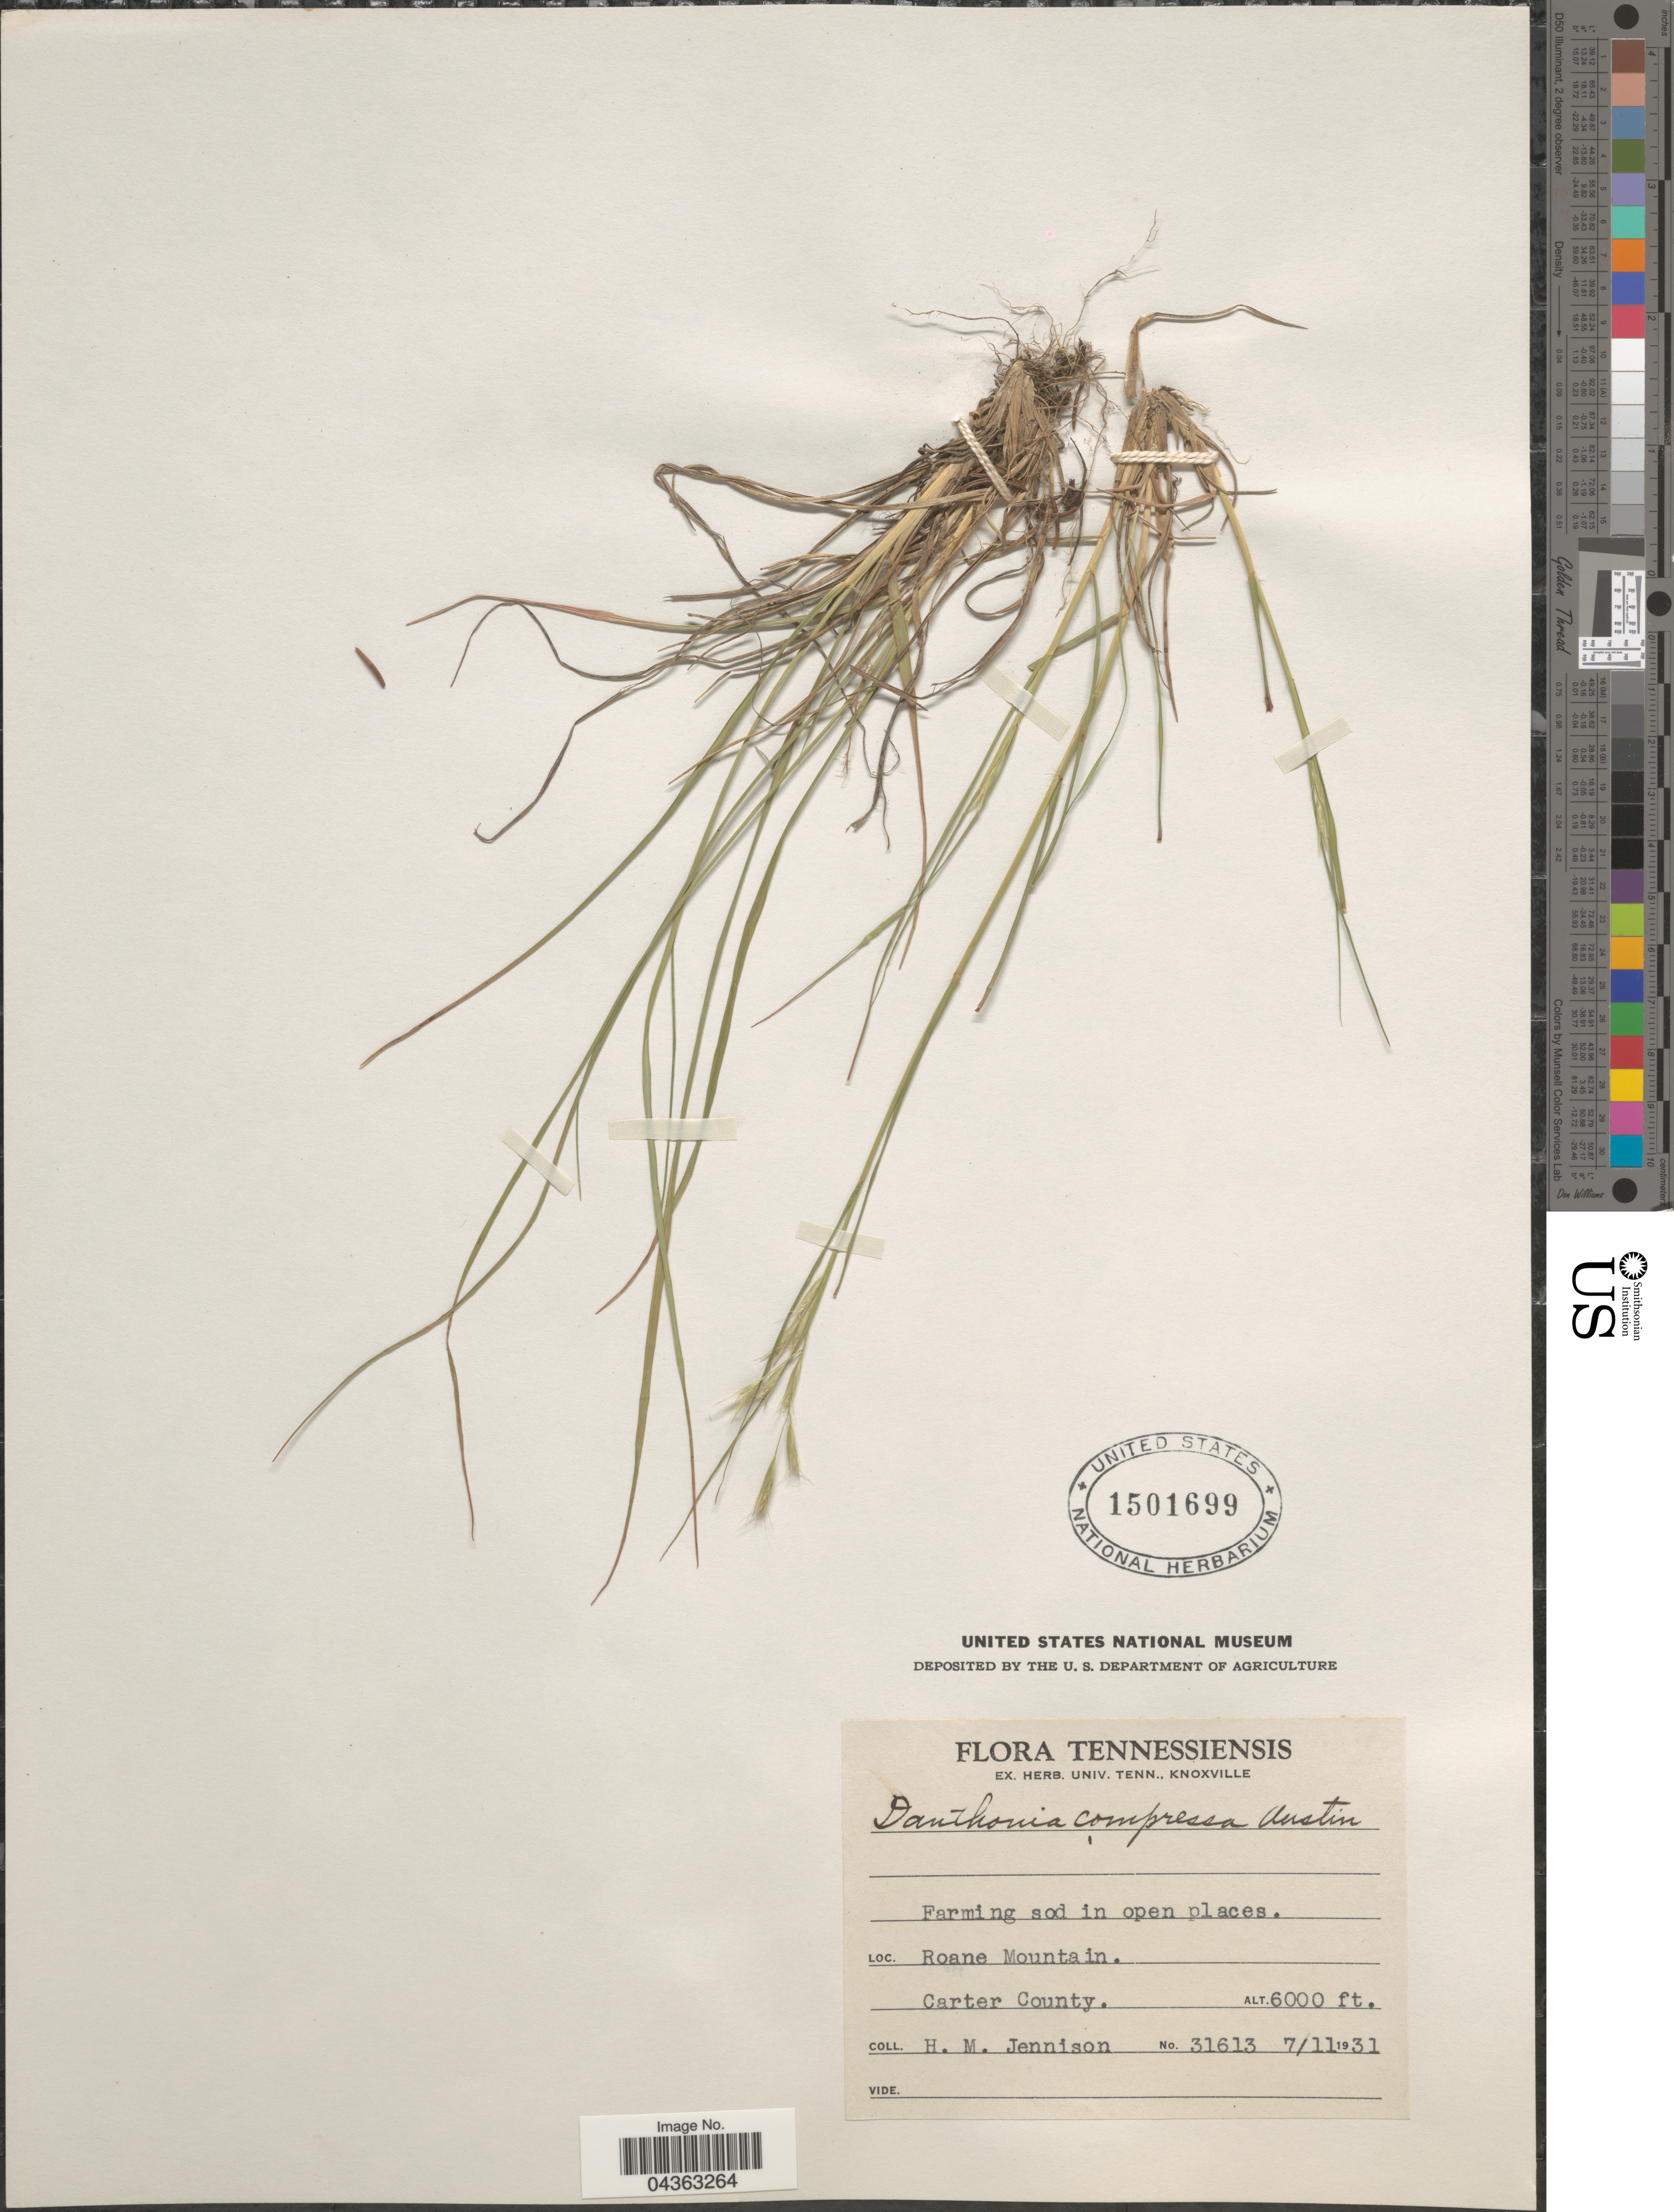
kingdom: Plantae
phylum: Tracheophyta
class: Liliopsida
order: Poales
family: Poaceae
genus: Danthonia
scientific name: Danthonia compressa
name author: Austin in F. Peck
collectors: H. Jennison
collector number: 31613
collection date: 1931-07-11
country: United States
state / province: Tennessee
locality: Roane Mountain. Carter County.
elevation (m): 1829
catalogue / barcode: US 1501699